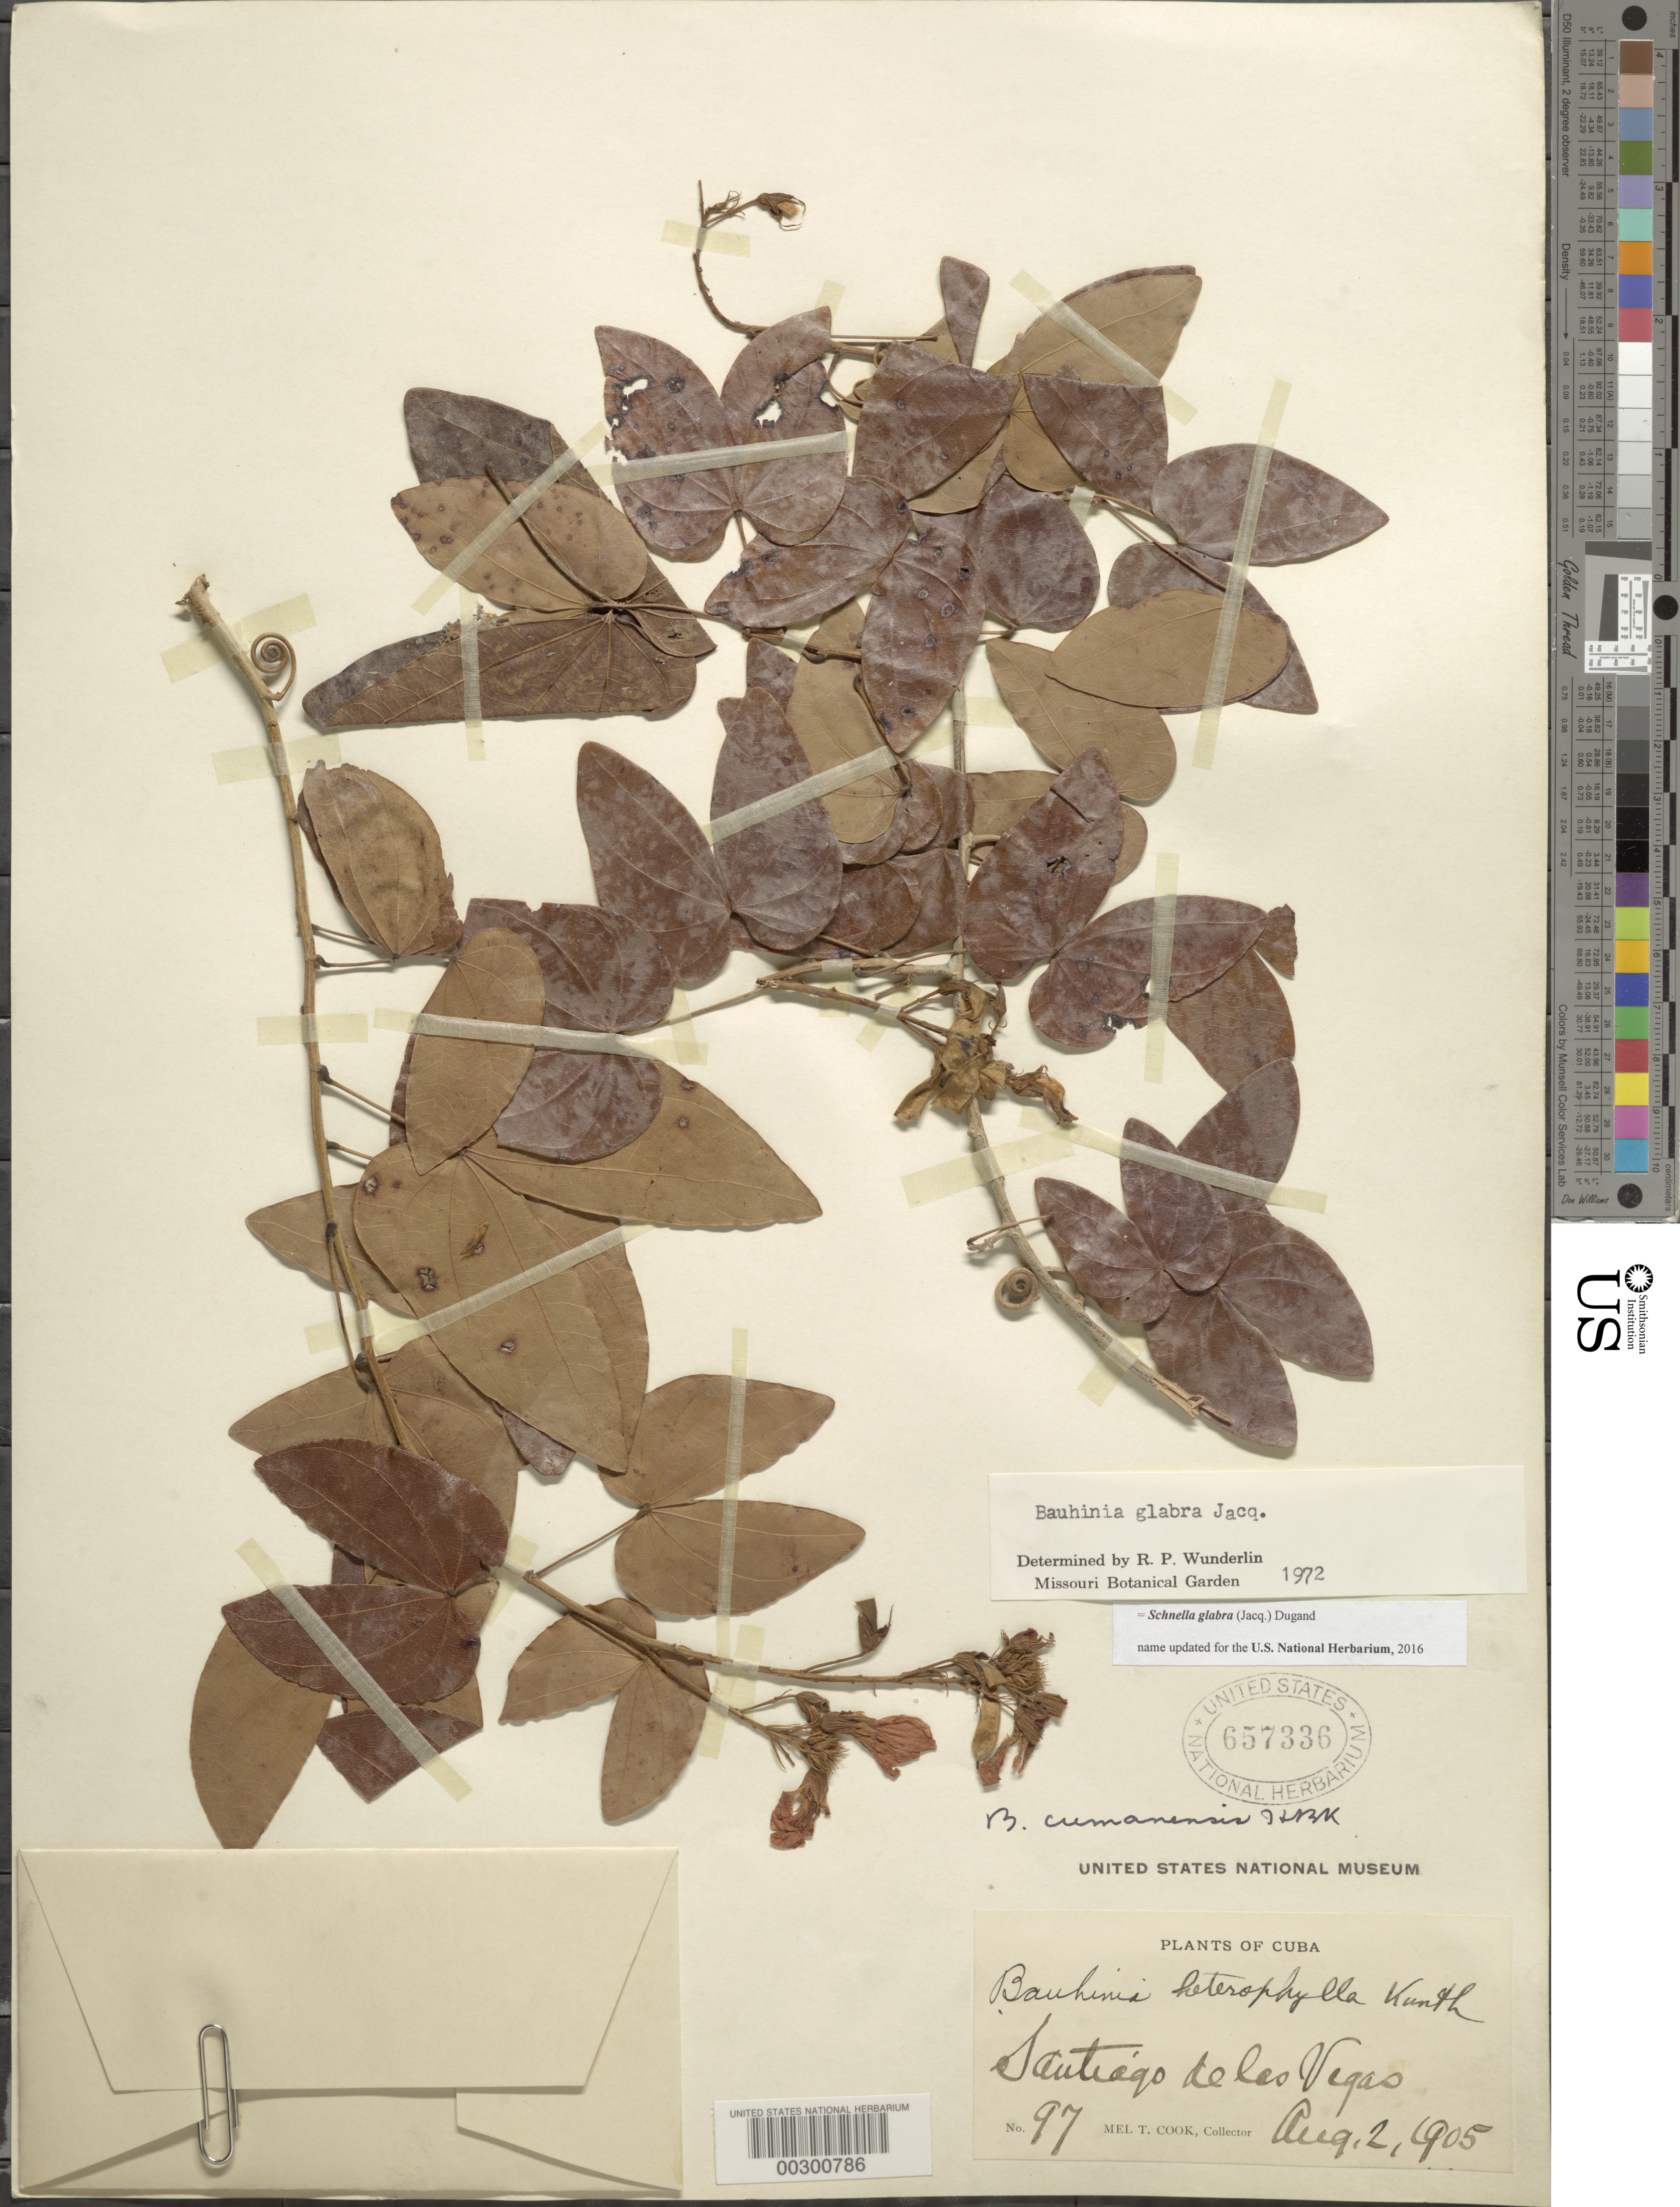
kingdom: Plantae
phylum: Tracheophyta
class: Magnoliopsida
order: Fabales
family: Fabaceae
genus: Schnella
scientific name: Schnella glabra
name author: (Jacq.) Dugand G.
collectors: M. T. Cook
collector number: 97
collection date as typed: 02 Aug 1905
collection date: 1905-08-02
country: Cuba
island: Greater Antilles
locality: Santiago de Las Vegas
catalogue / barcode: US 657336